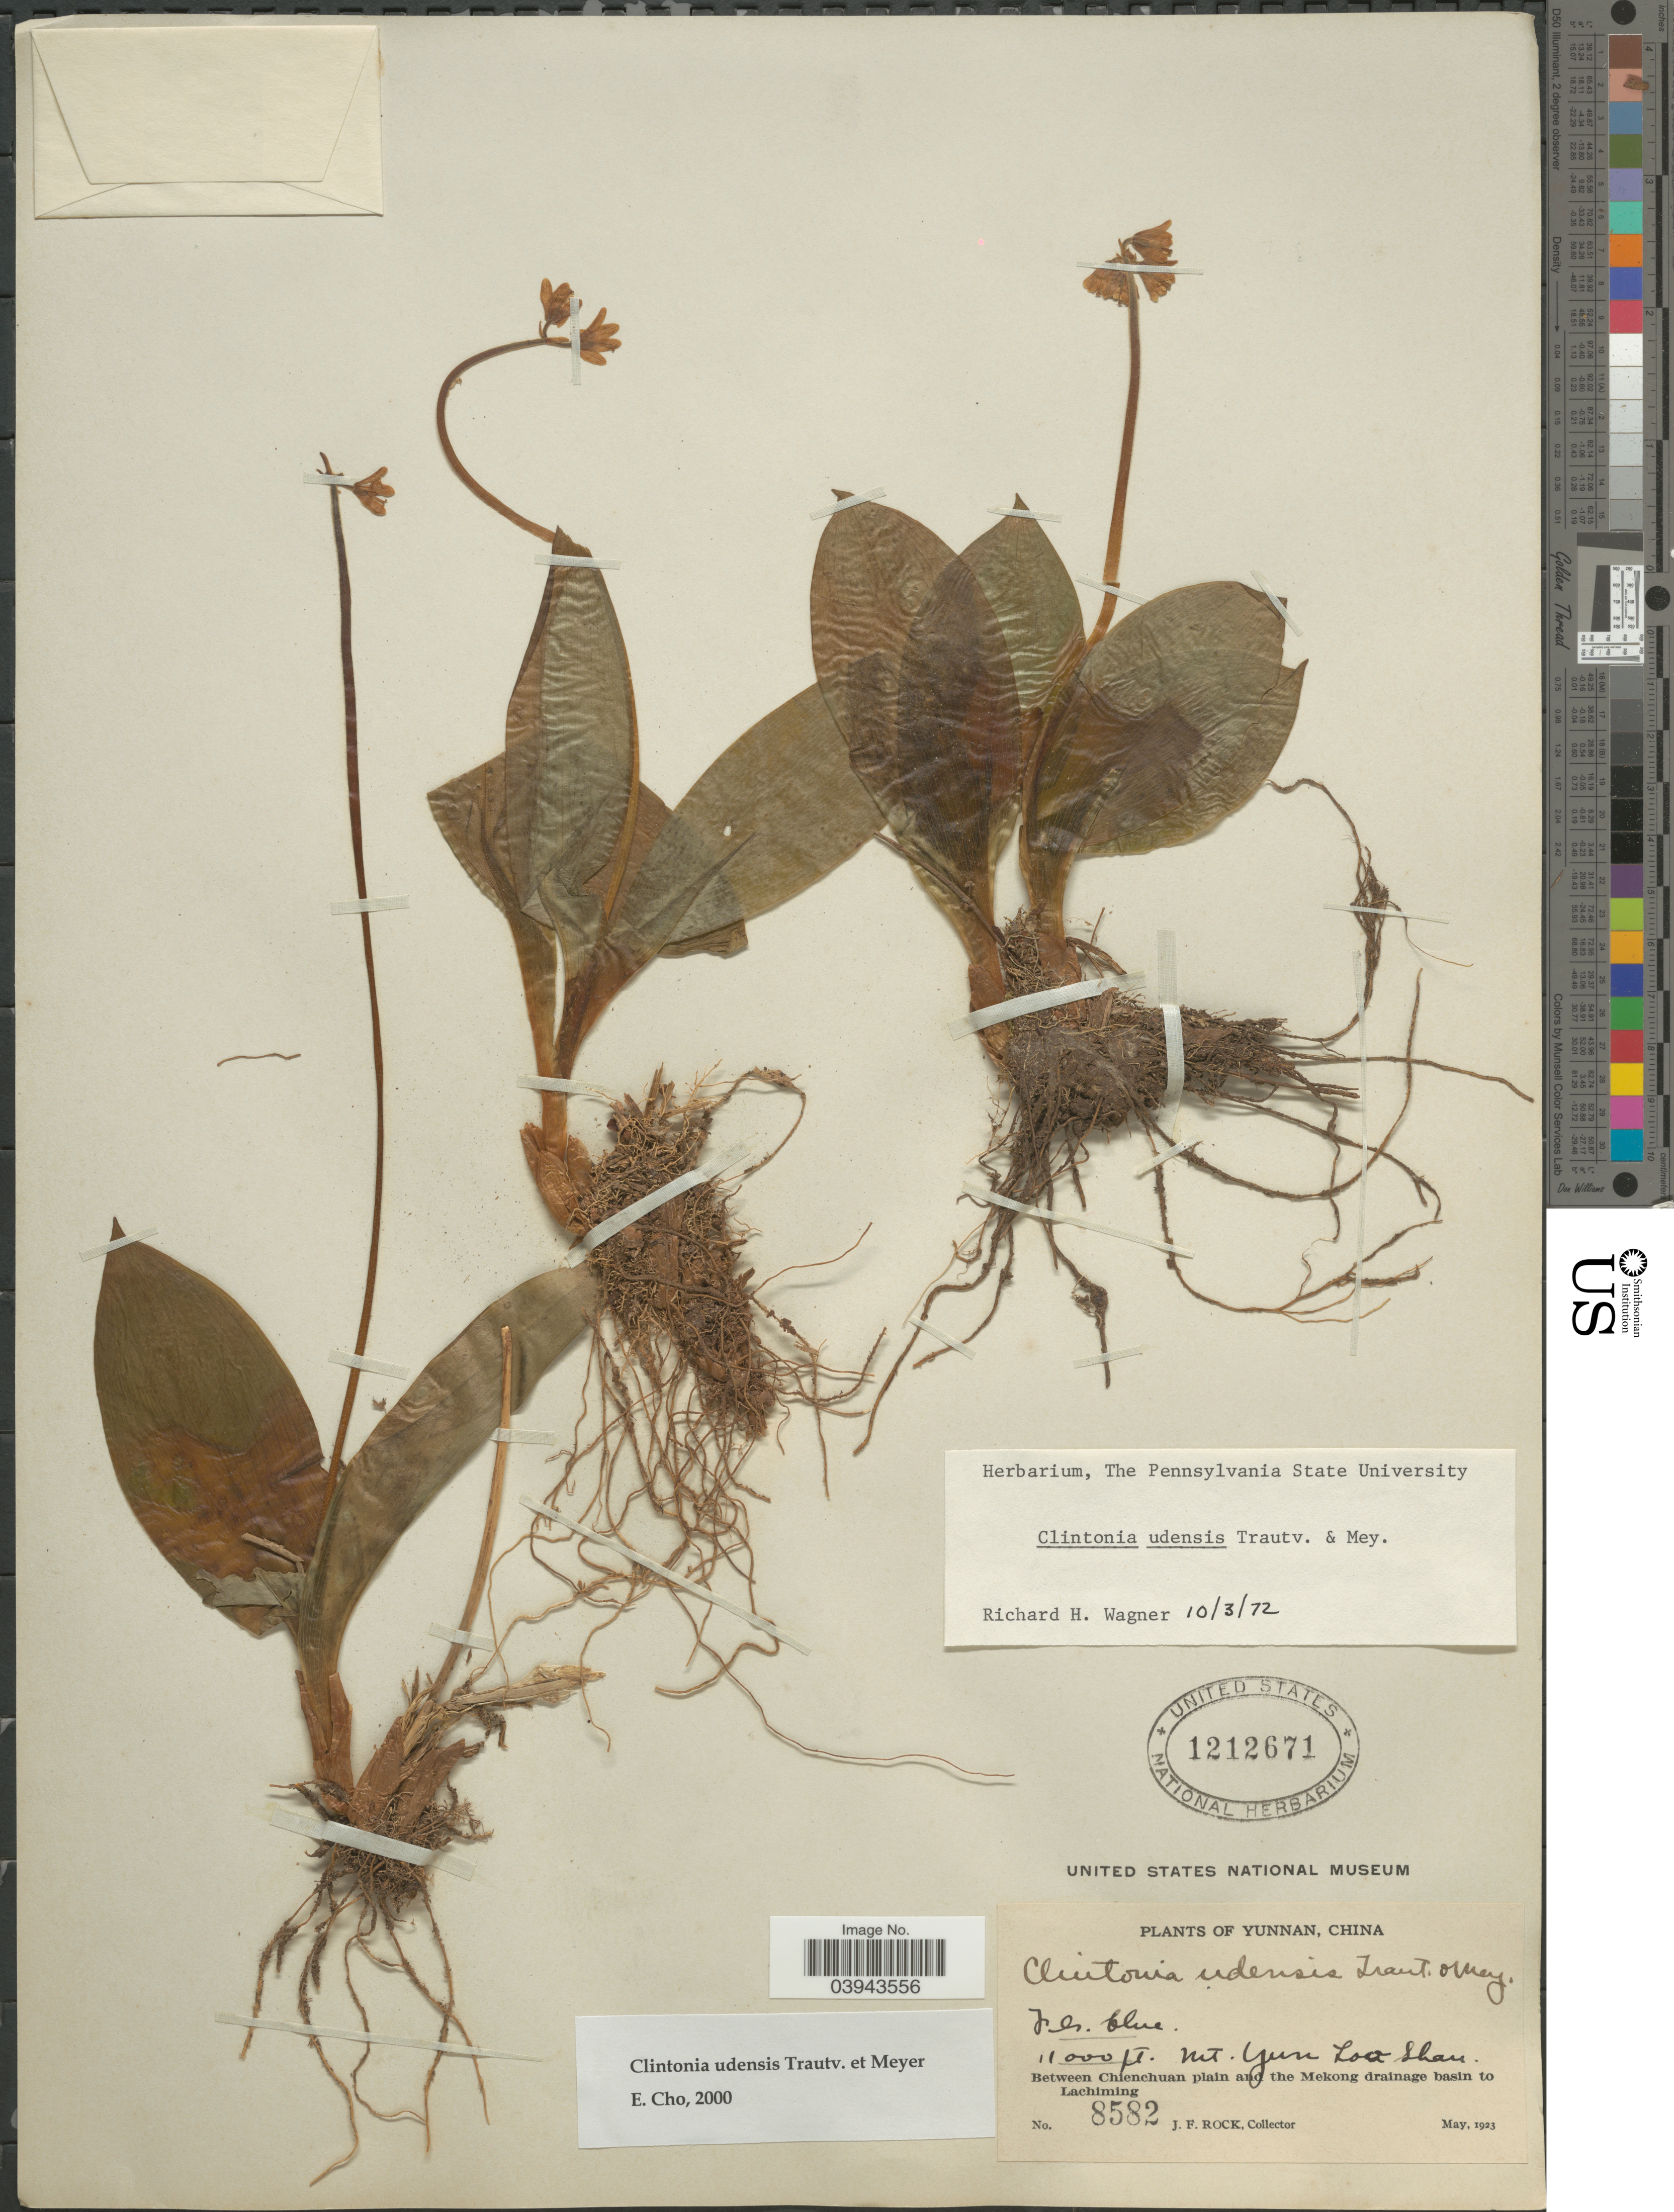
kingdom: Plantae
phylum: Tracheophyta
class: Liliopsida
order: Liliales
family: Liliaceae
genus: Clintonia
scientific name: Clintonia udensis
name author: Trautv. & C.A. Mey.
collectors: J. Rock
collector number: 8582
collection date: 1923-05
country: China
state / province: Yunnan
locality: Mt. Yun Loo Shan. Between Chienchuan plain and the Mekong drainage basin to Lachiming.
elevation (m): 3353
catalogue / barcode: US 1212671